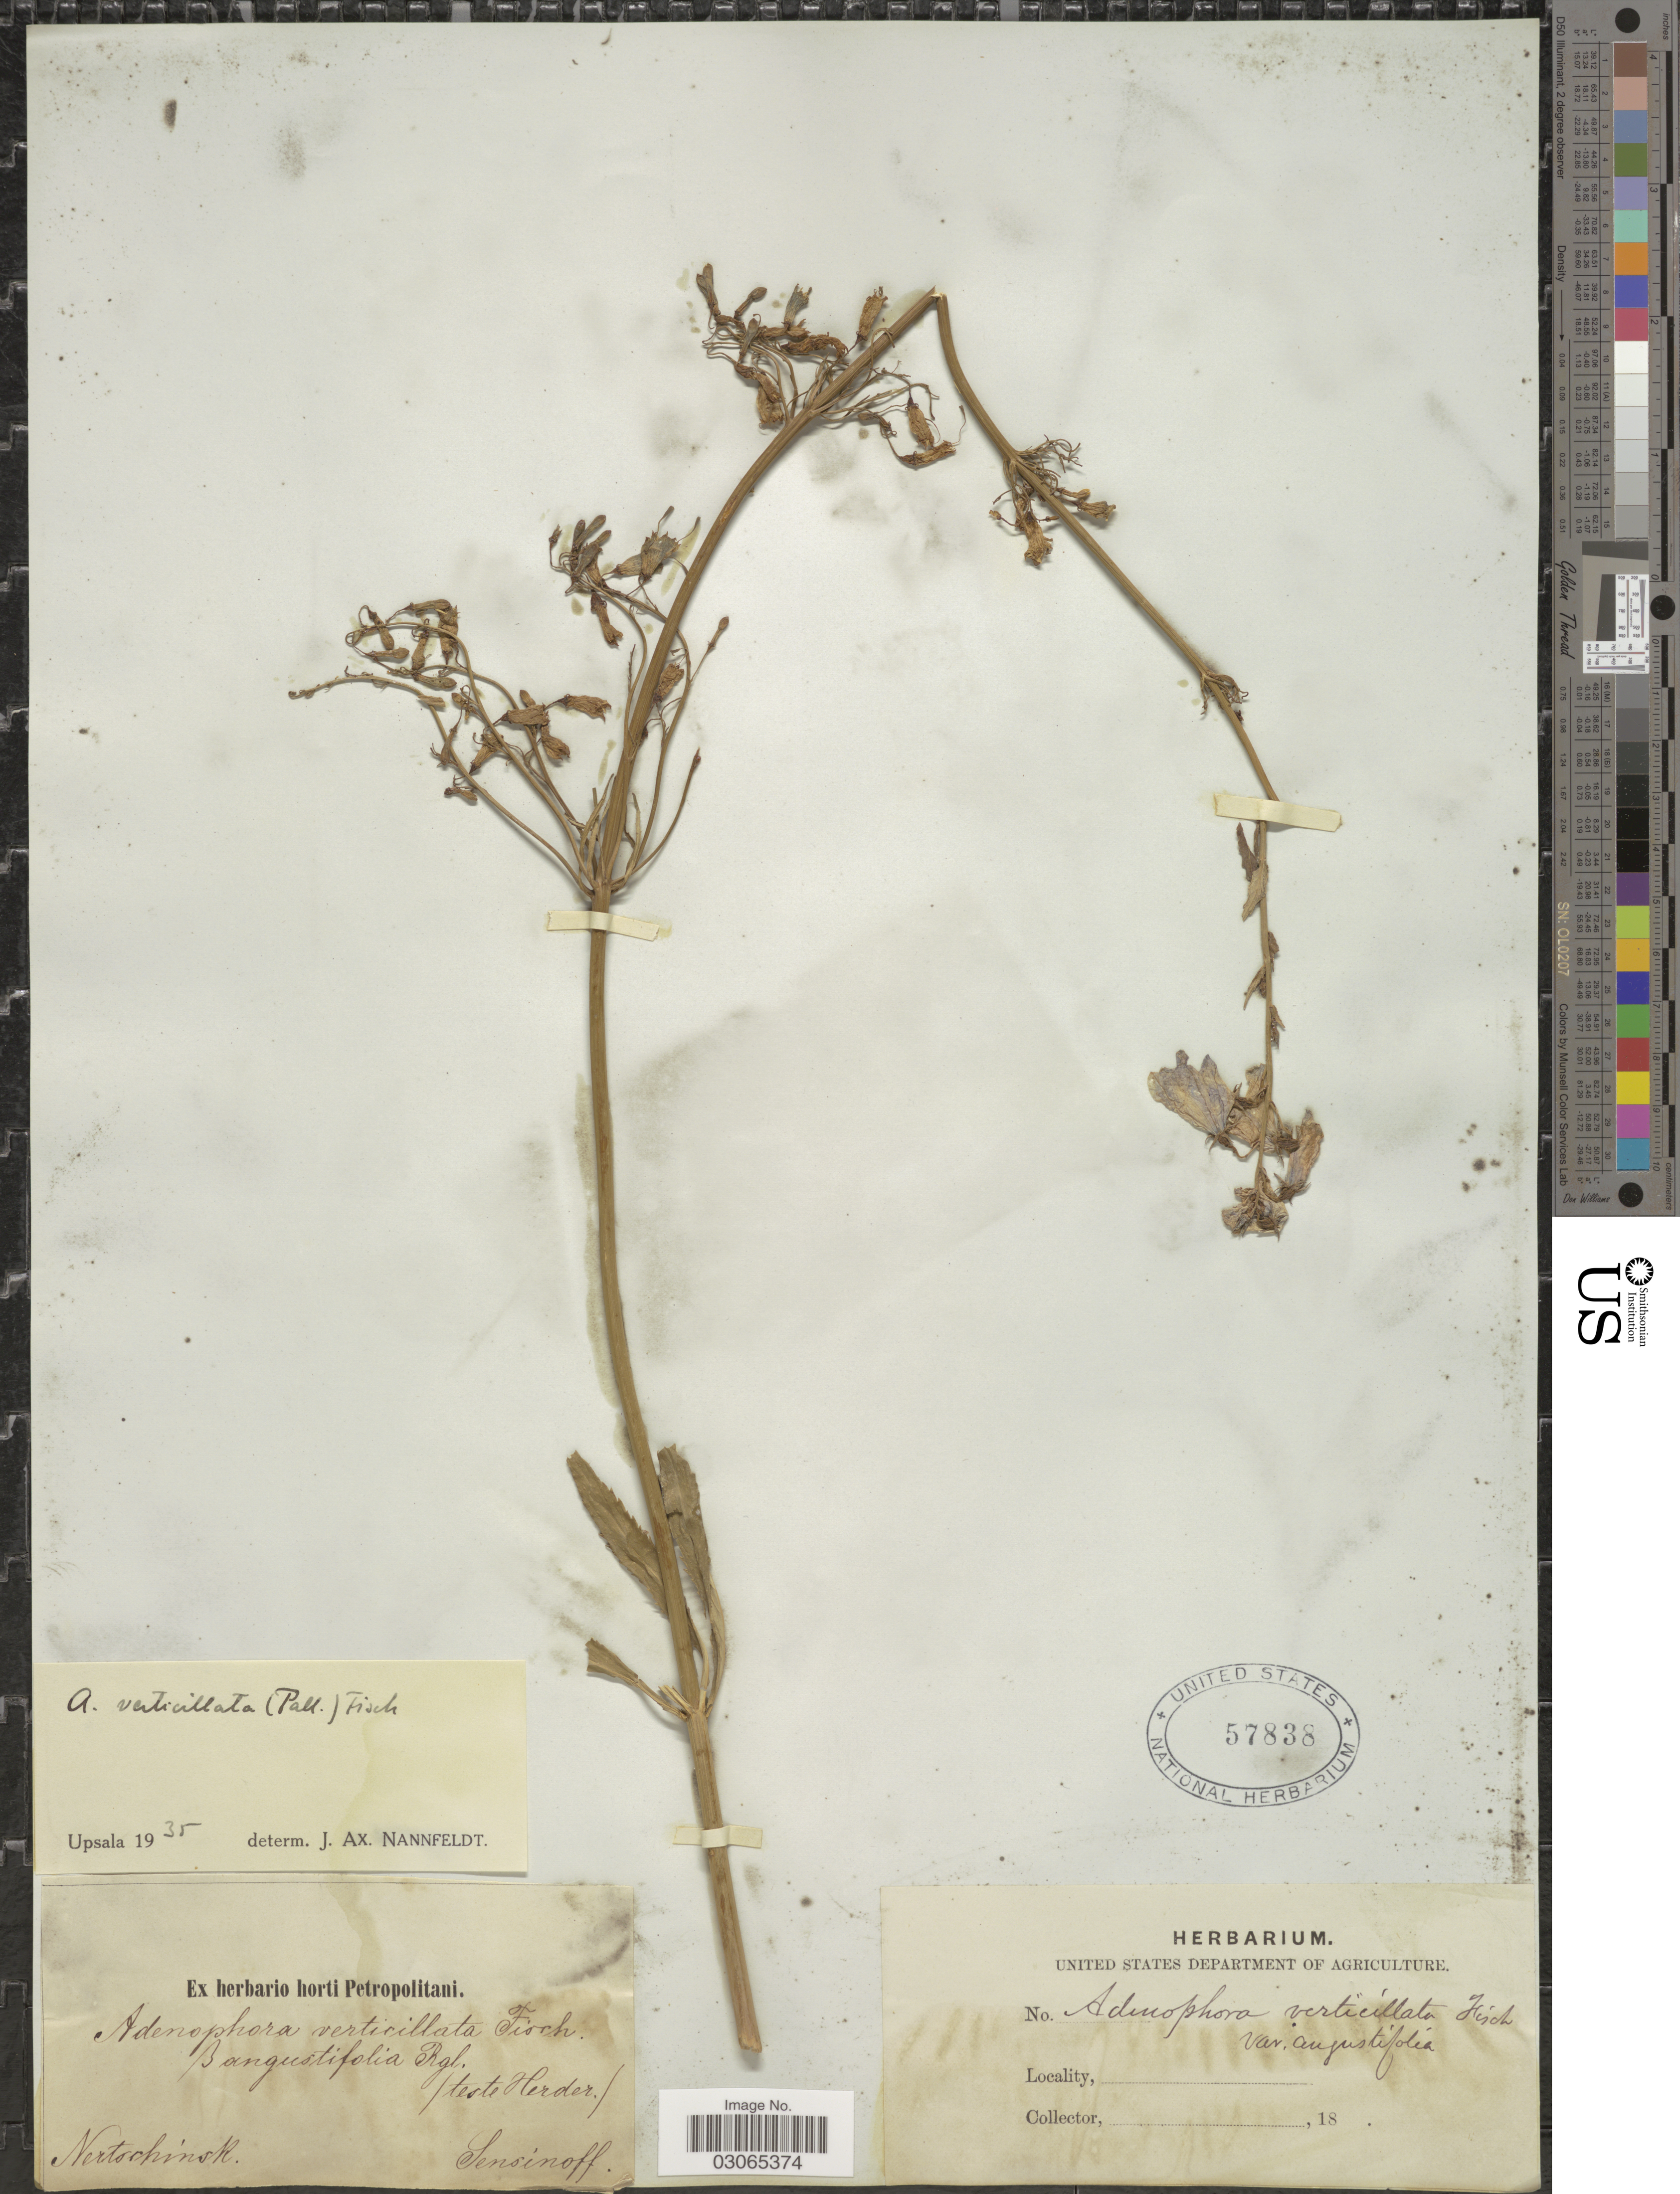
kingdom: Plantae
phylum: Tracheophyta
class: Magnoliopsida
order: Asterales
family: Campanulaceae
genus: Adenophora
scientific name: Adenophora verticillata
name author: Fisch.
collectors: Sensinoff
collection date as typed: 18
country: Russian Federation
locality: Nertschinsk.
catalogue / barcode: US 57838